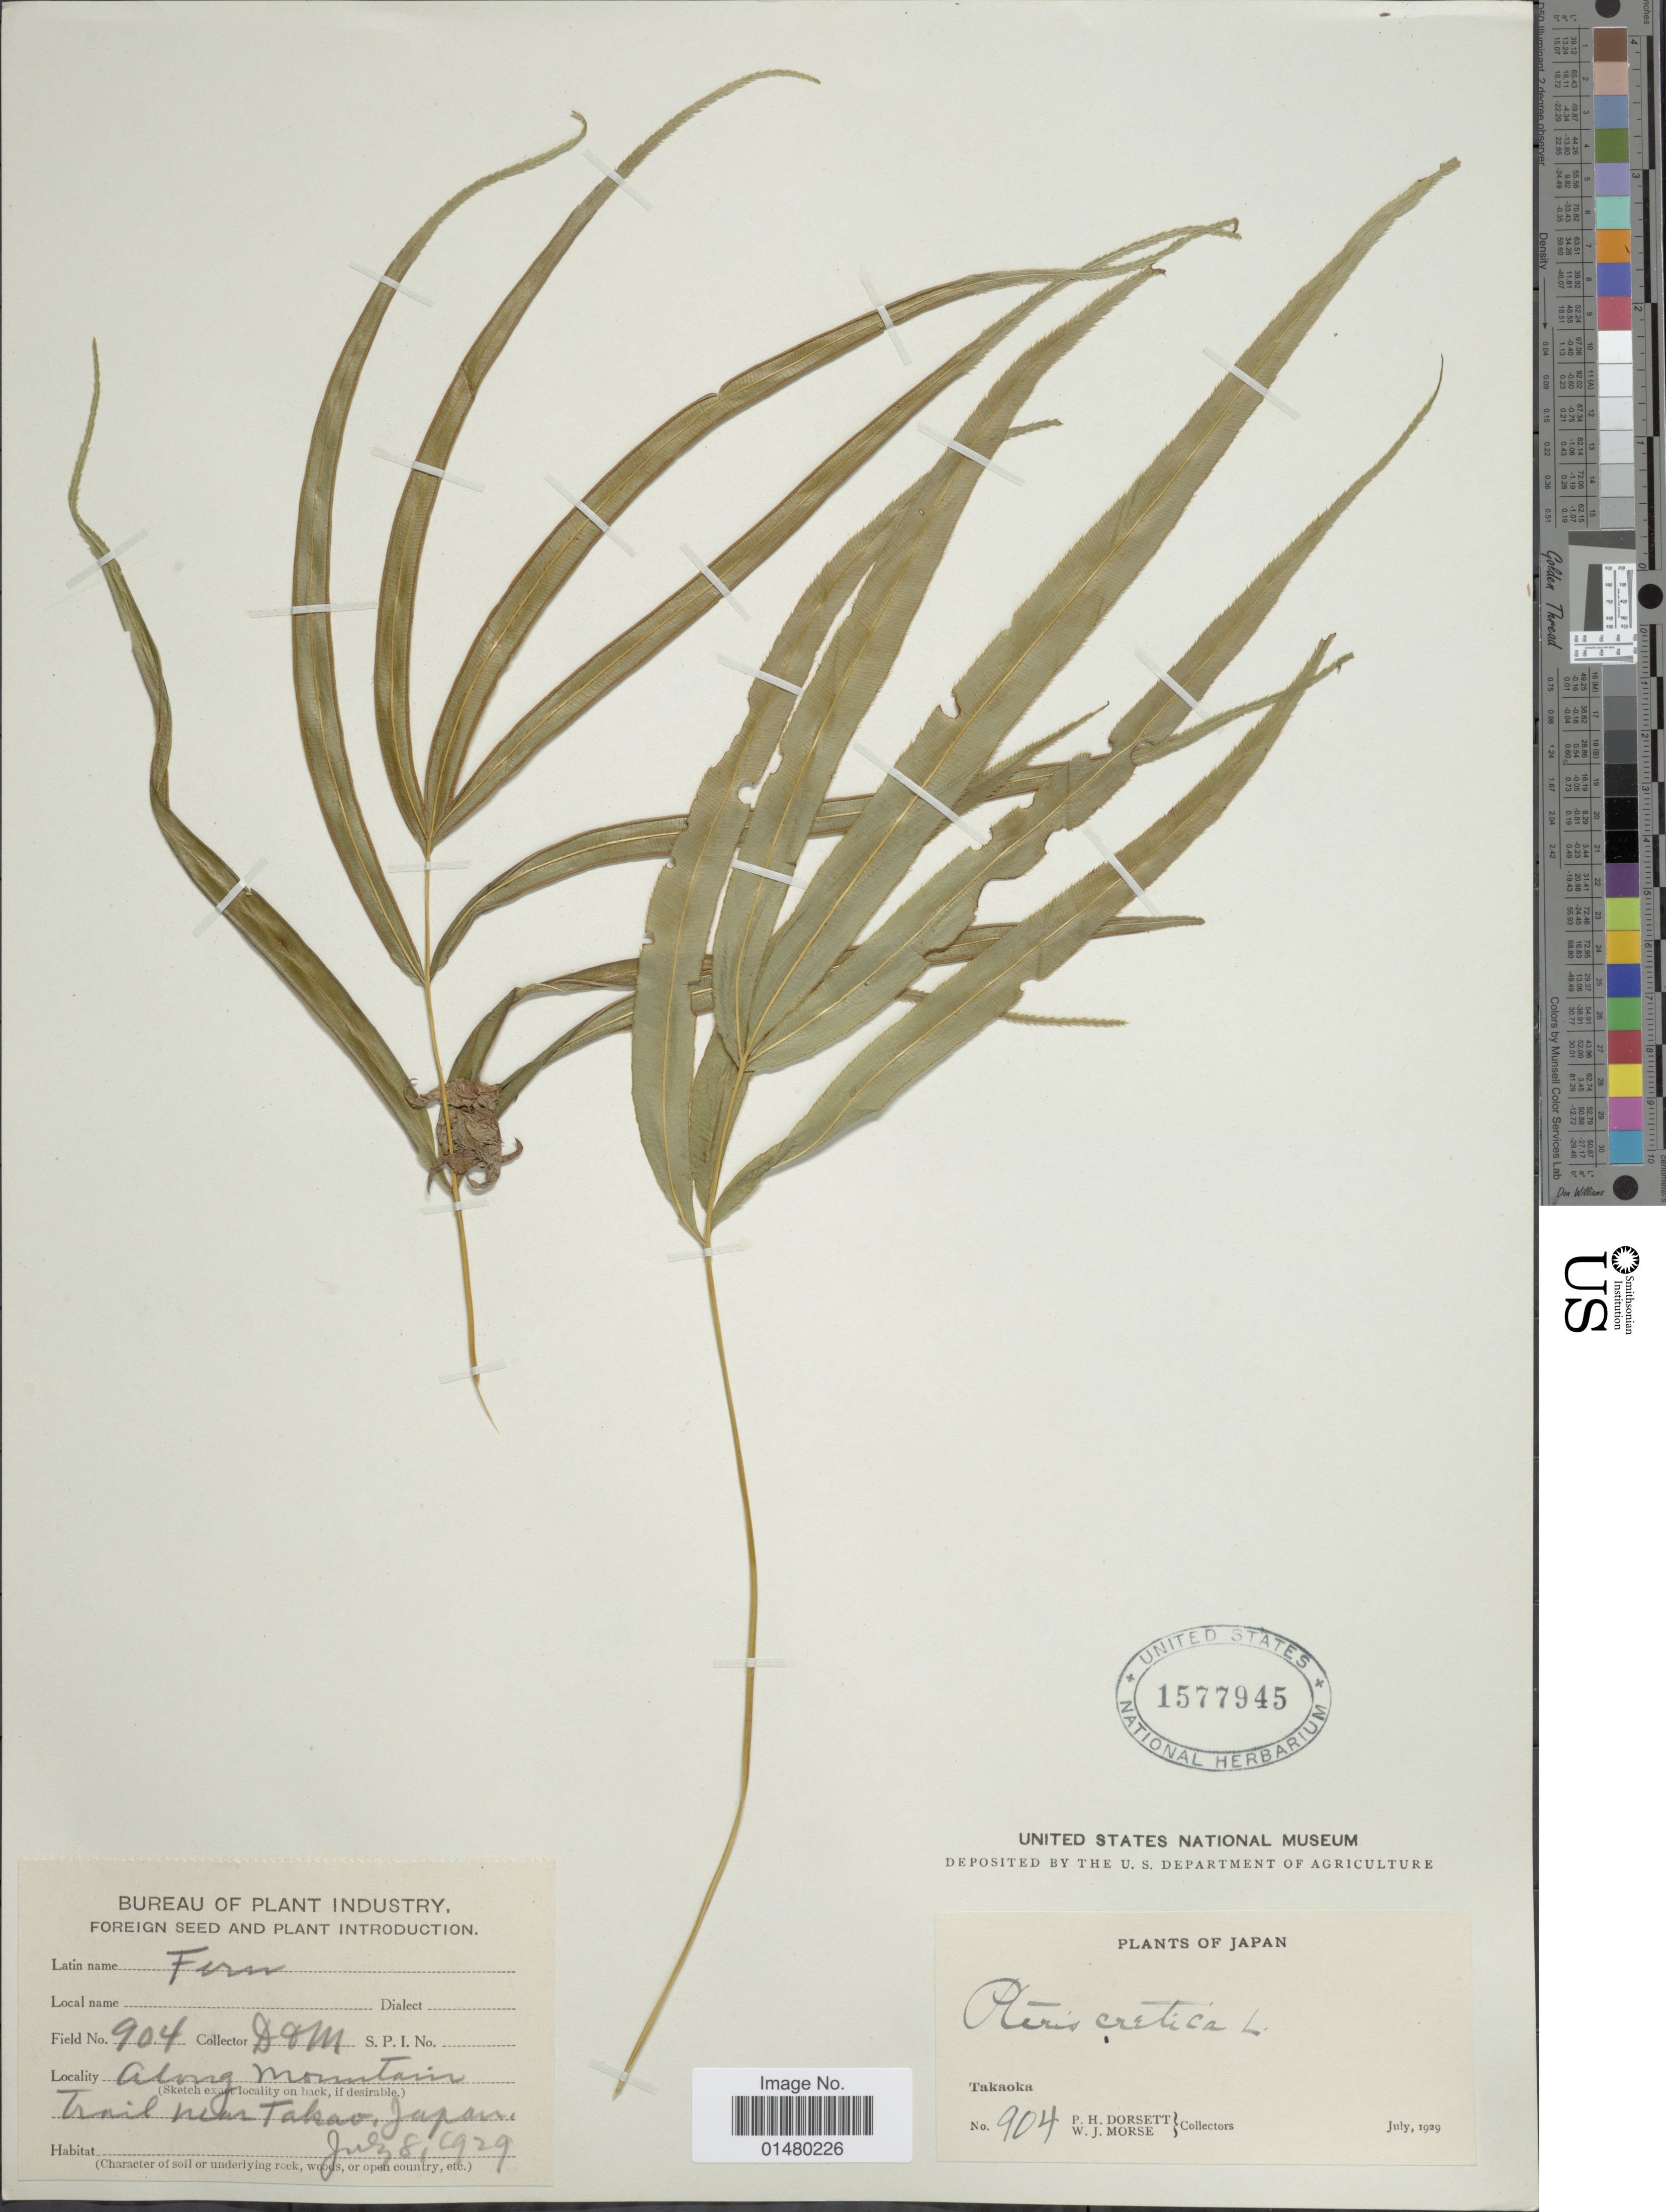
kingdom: Plantae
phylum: Tracheophyta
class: Polypodiopsida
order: Polypodiales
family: Pteridaceae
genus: Pteris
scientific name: Pteris cretica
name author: L.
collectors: P. H. Dorsett & W. J. Morse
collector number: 904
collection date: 1929-07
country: Japan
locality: Along mountain Trail near Takao, Takaoka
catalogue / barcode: US 1577945